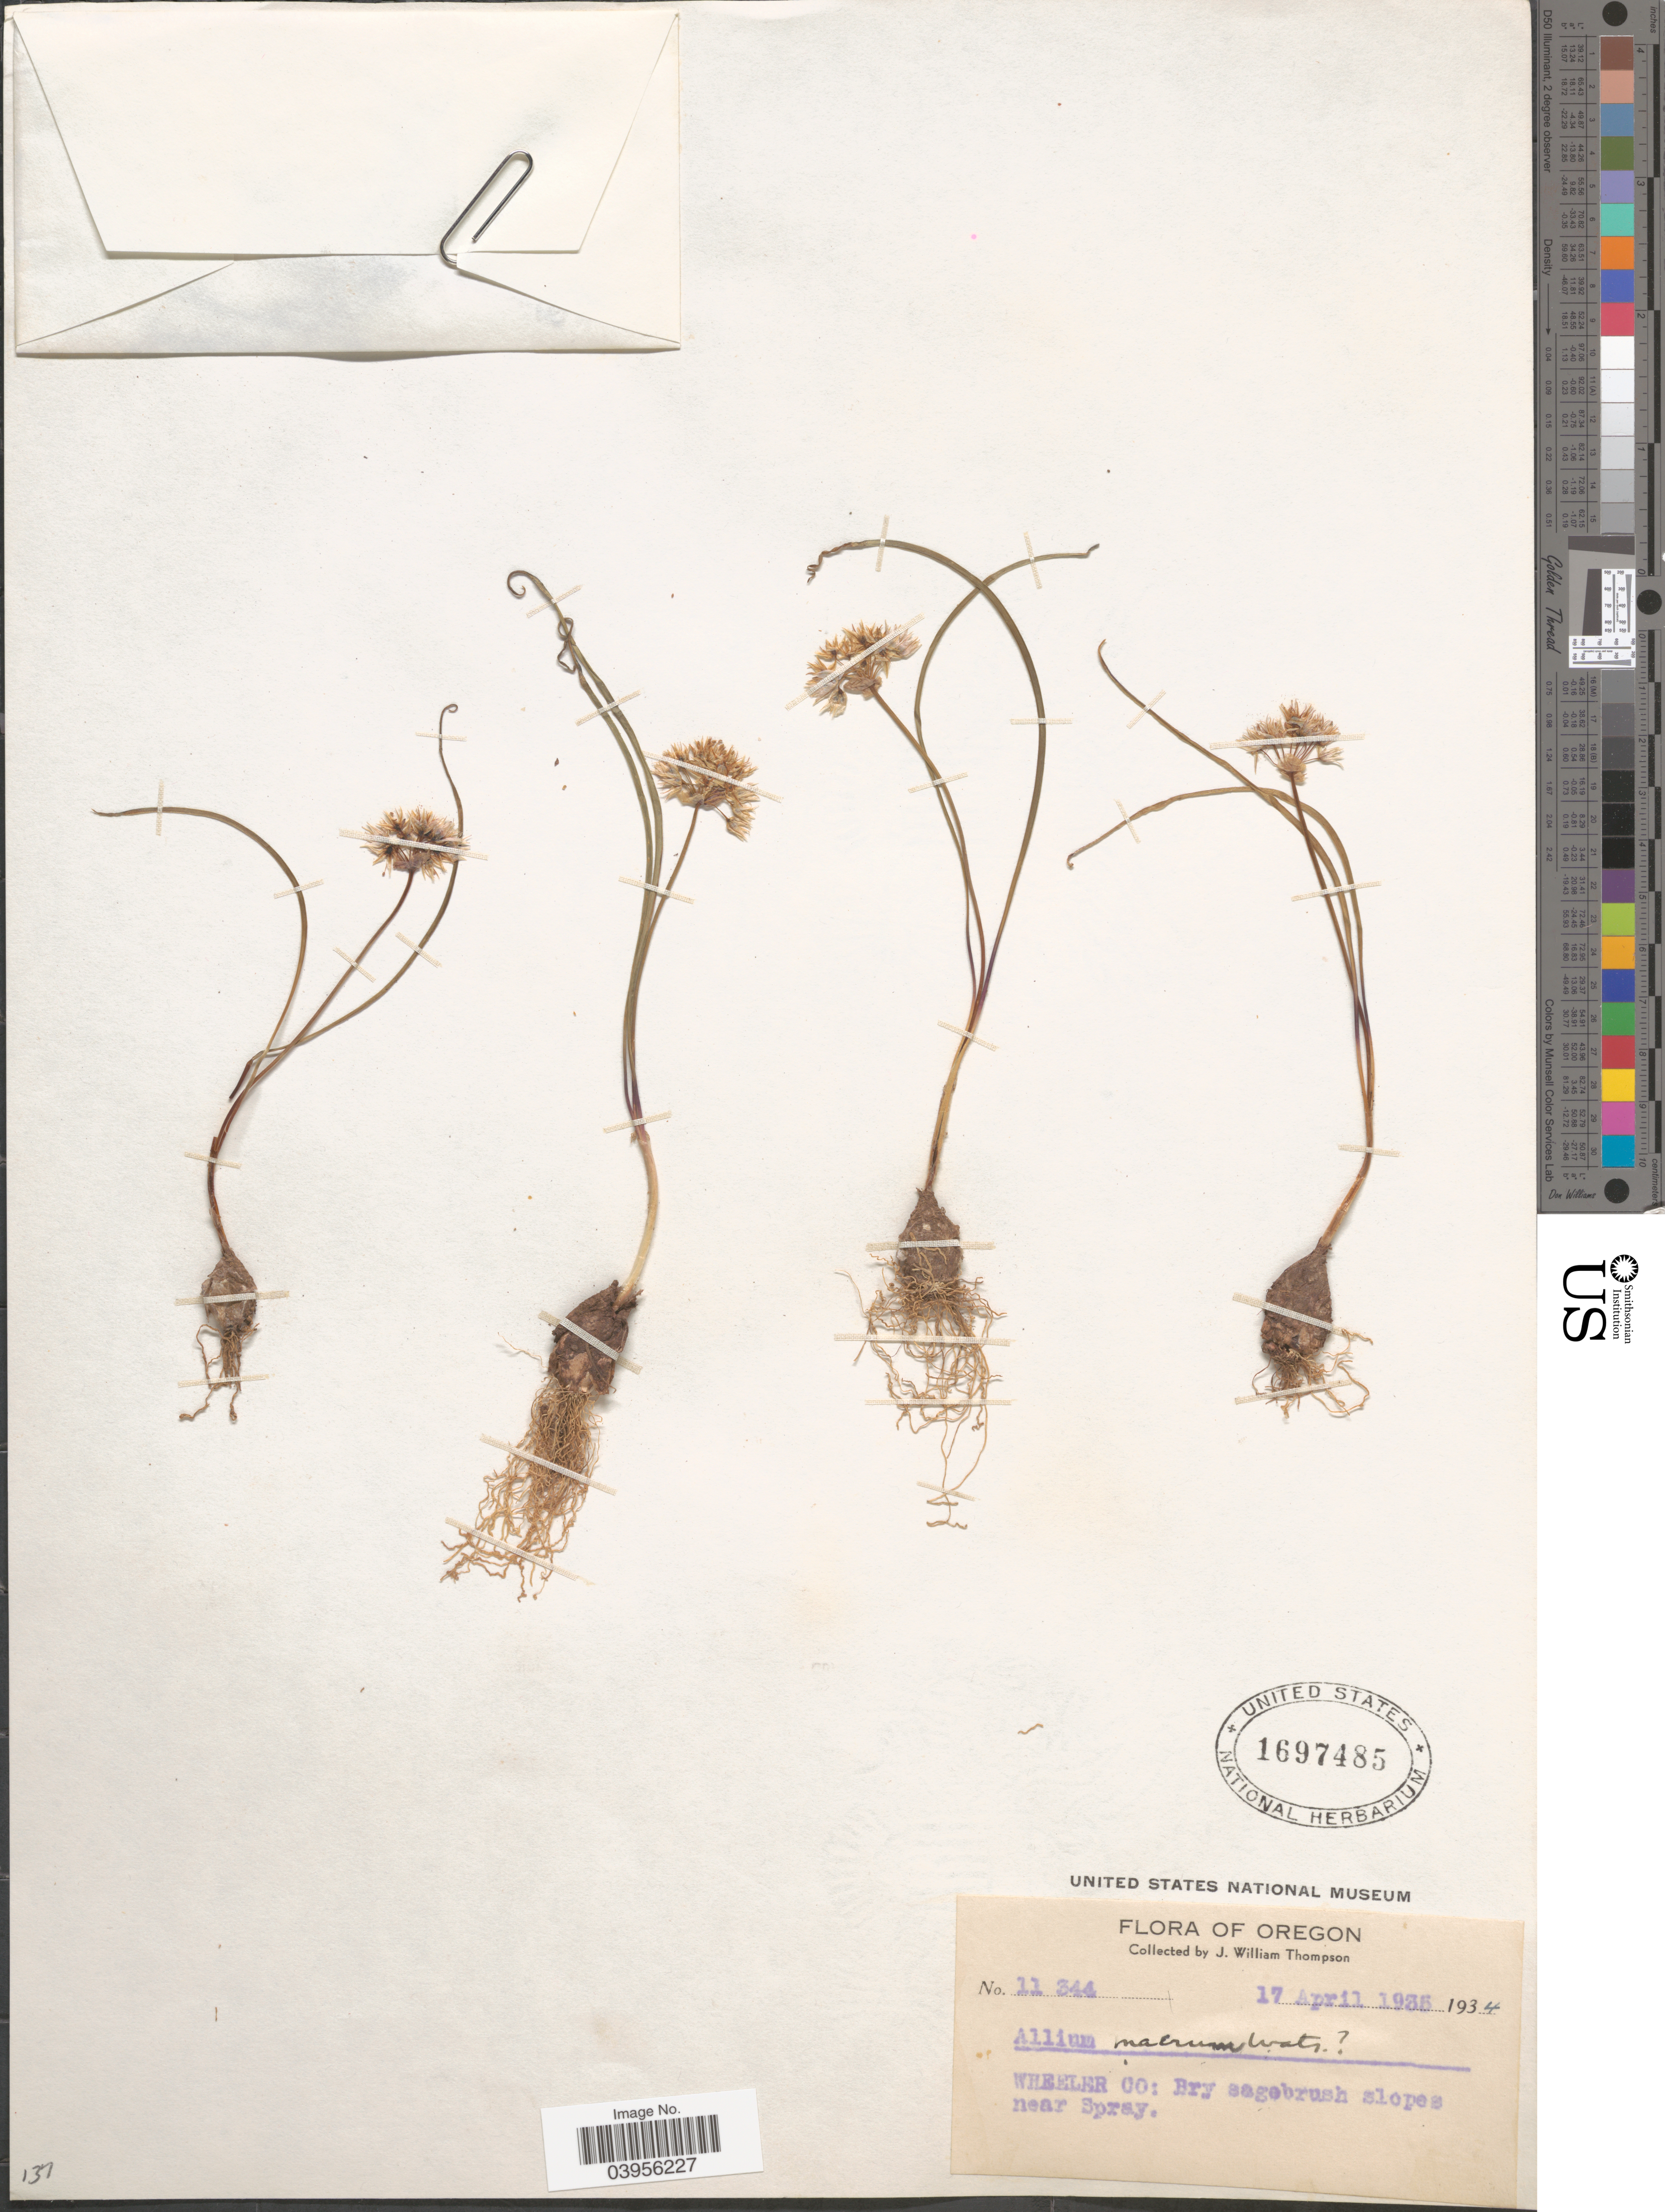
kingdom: Plantae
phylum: Tracheophyta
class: Liliopsida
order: Asparagales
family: Amaryllidaceae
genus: Allium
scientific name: Allium macrum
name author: S. Watson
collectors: J. W. Thompson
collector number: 11344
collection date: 1935-04-17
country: United States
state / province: Oregon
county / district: Wheeler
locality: Wheeler Co: near Spray.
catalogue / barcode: US 1697485